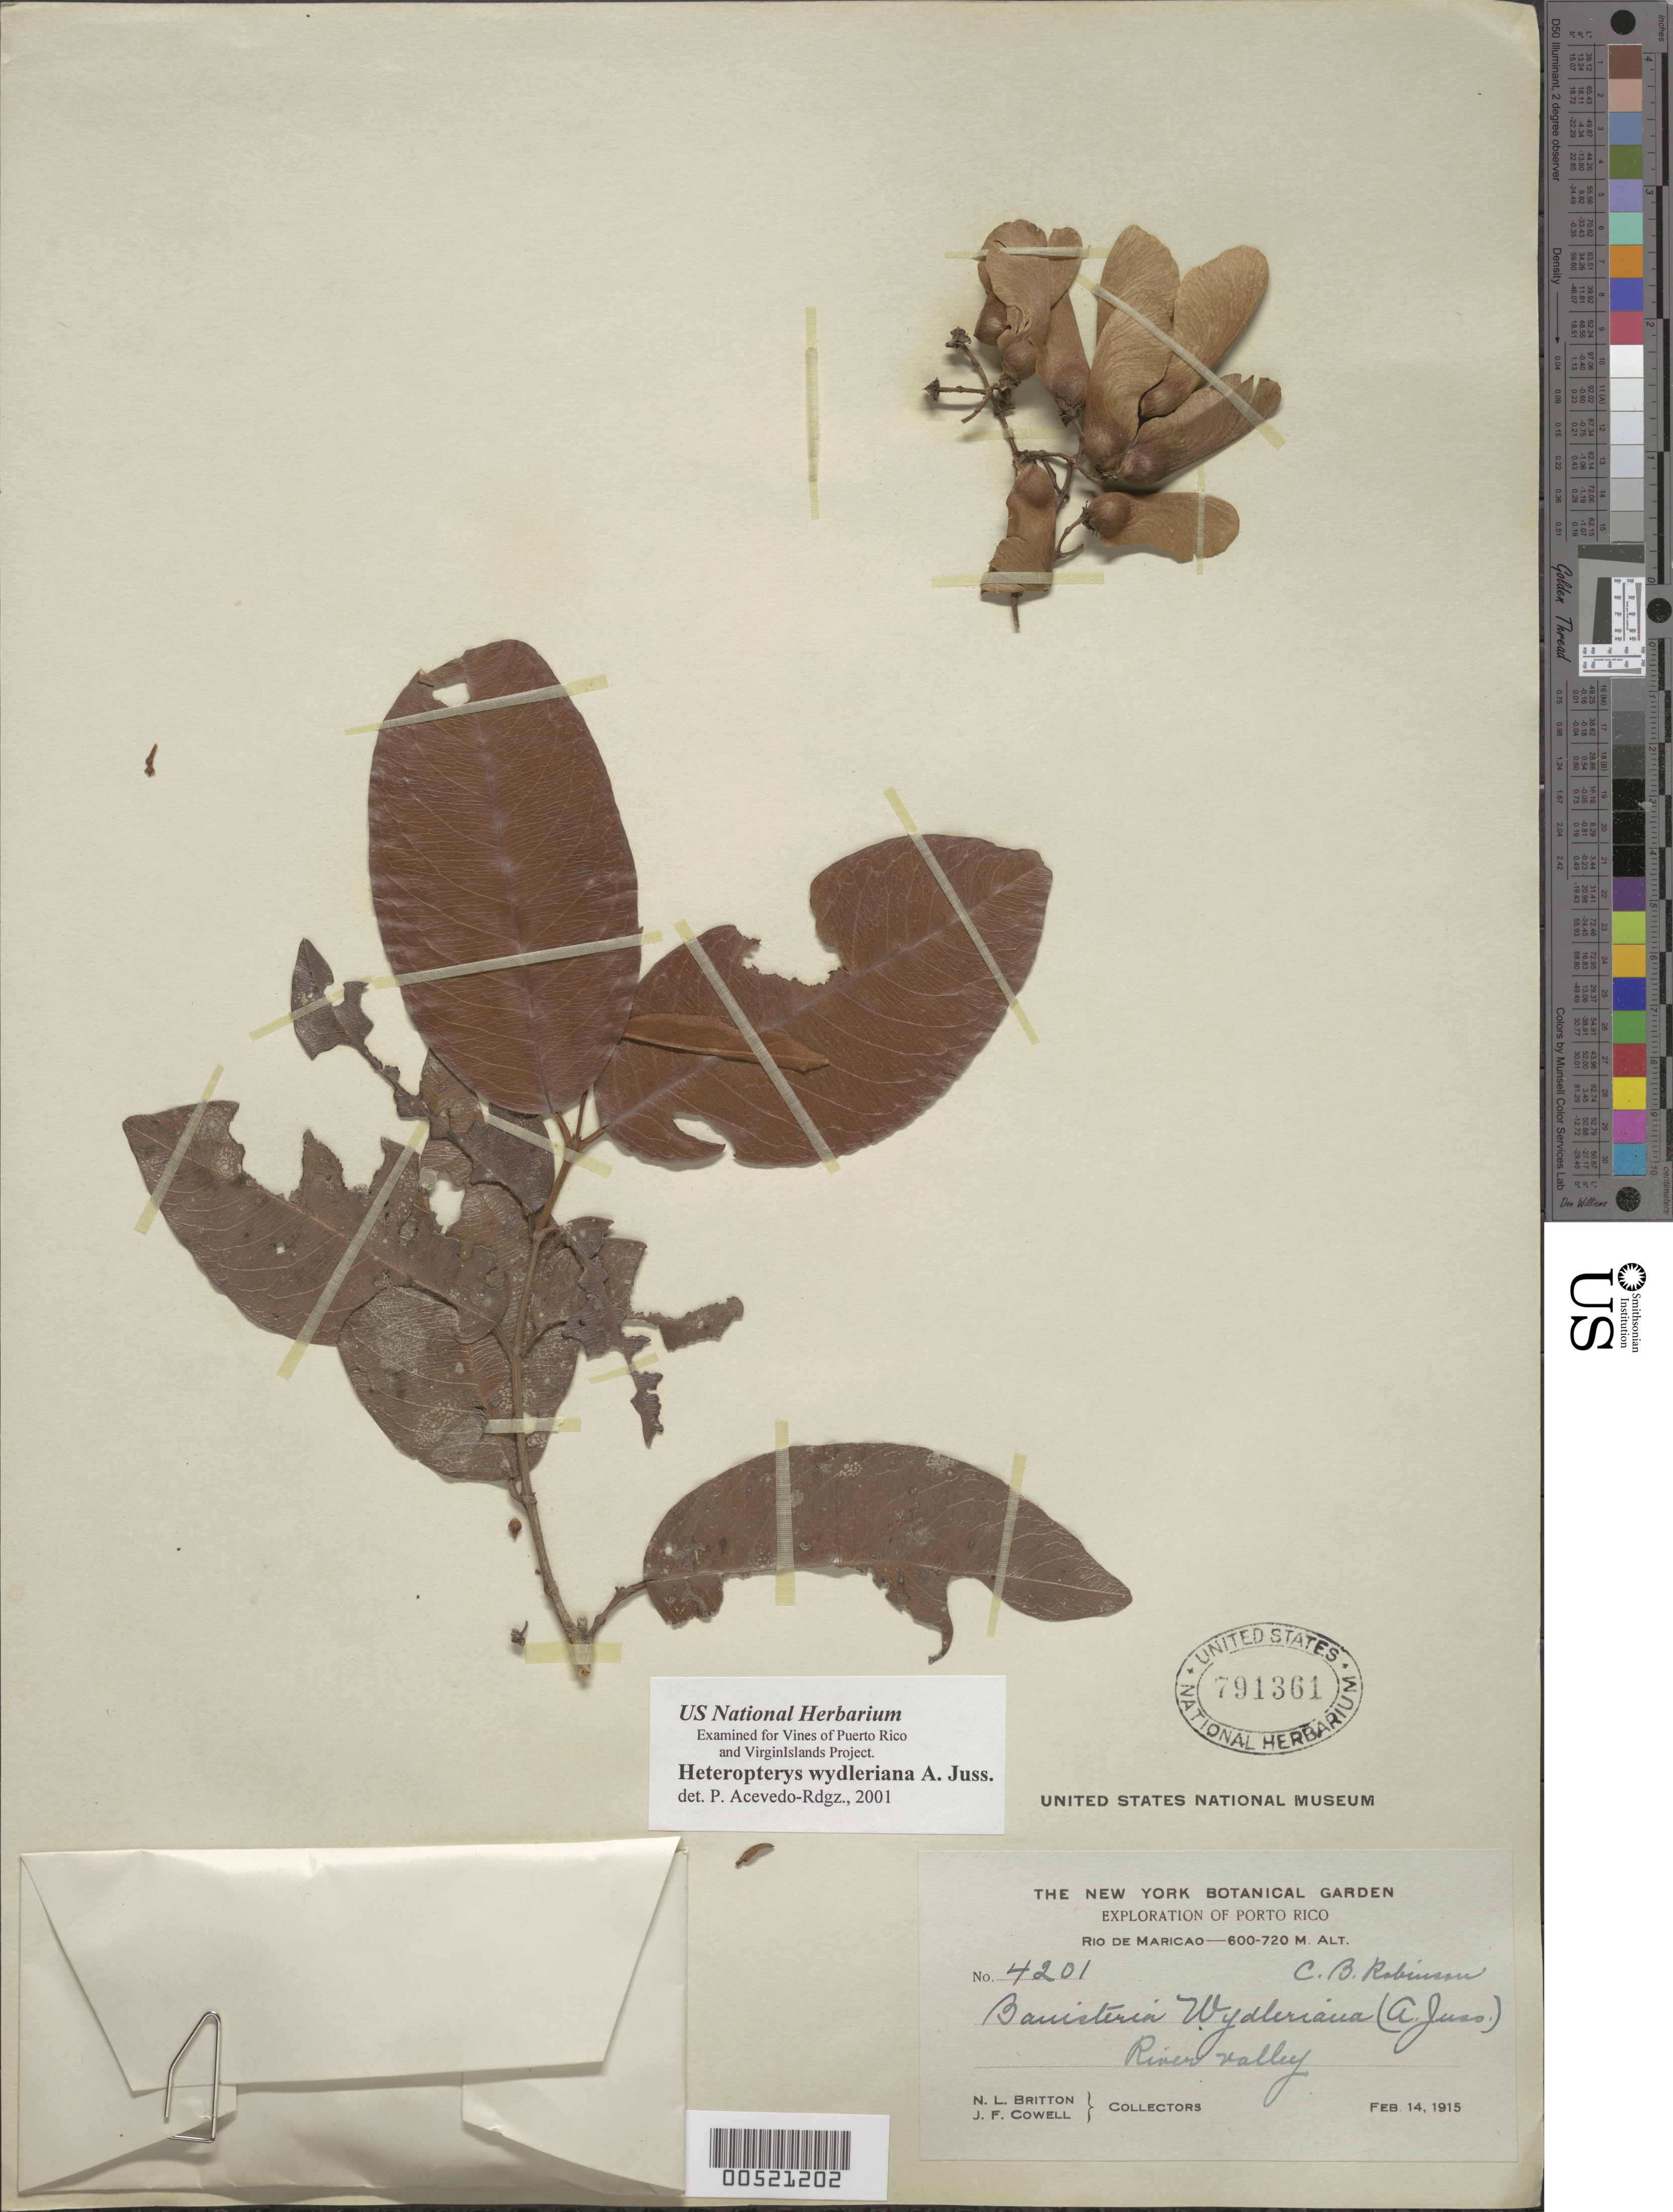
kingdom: Plantae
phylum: Tracheophyta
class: Magnoliopsida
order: Malpighiales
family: Malpighiaceae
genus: Heteropterys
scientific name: Heteropterys wydleriana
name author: A. Juss.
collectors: N. Britton & J. F. Cowell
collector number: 4201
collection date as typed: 14 Feb 1915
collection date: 1915-02-14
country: Puerto Rico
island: Greater Antilles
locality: Rio de Maricao. River valley.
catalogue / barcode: US 791361